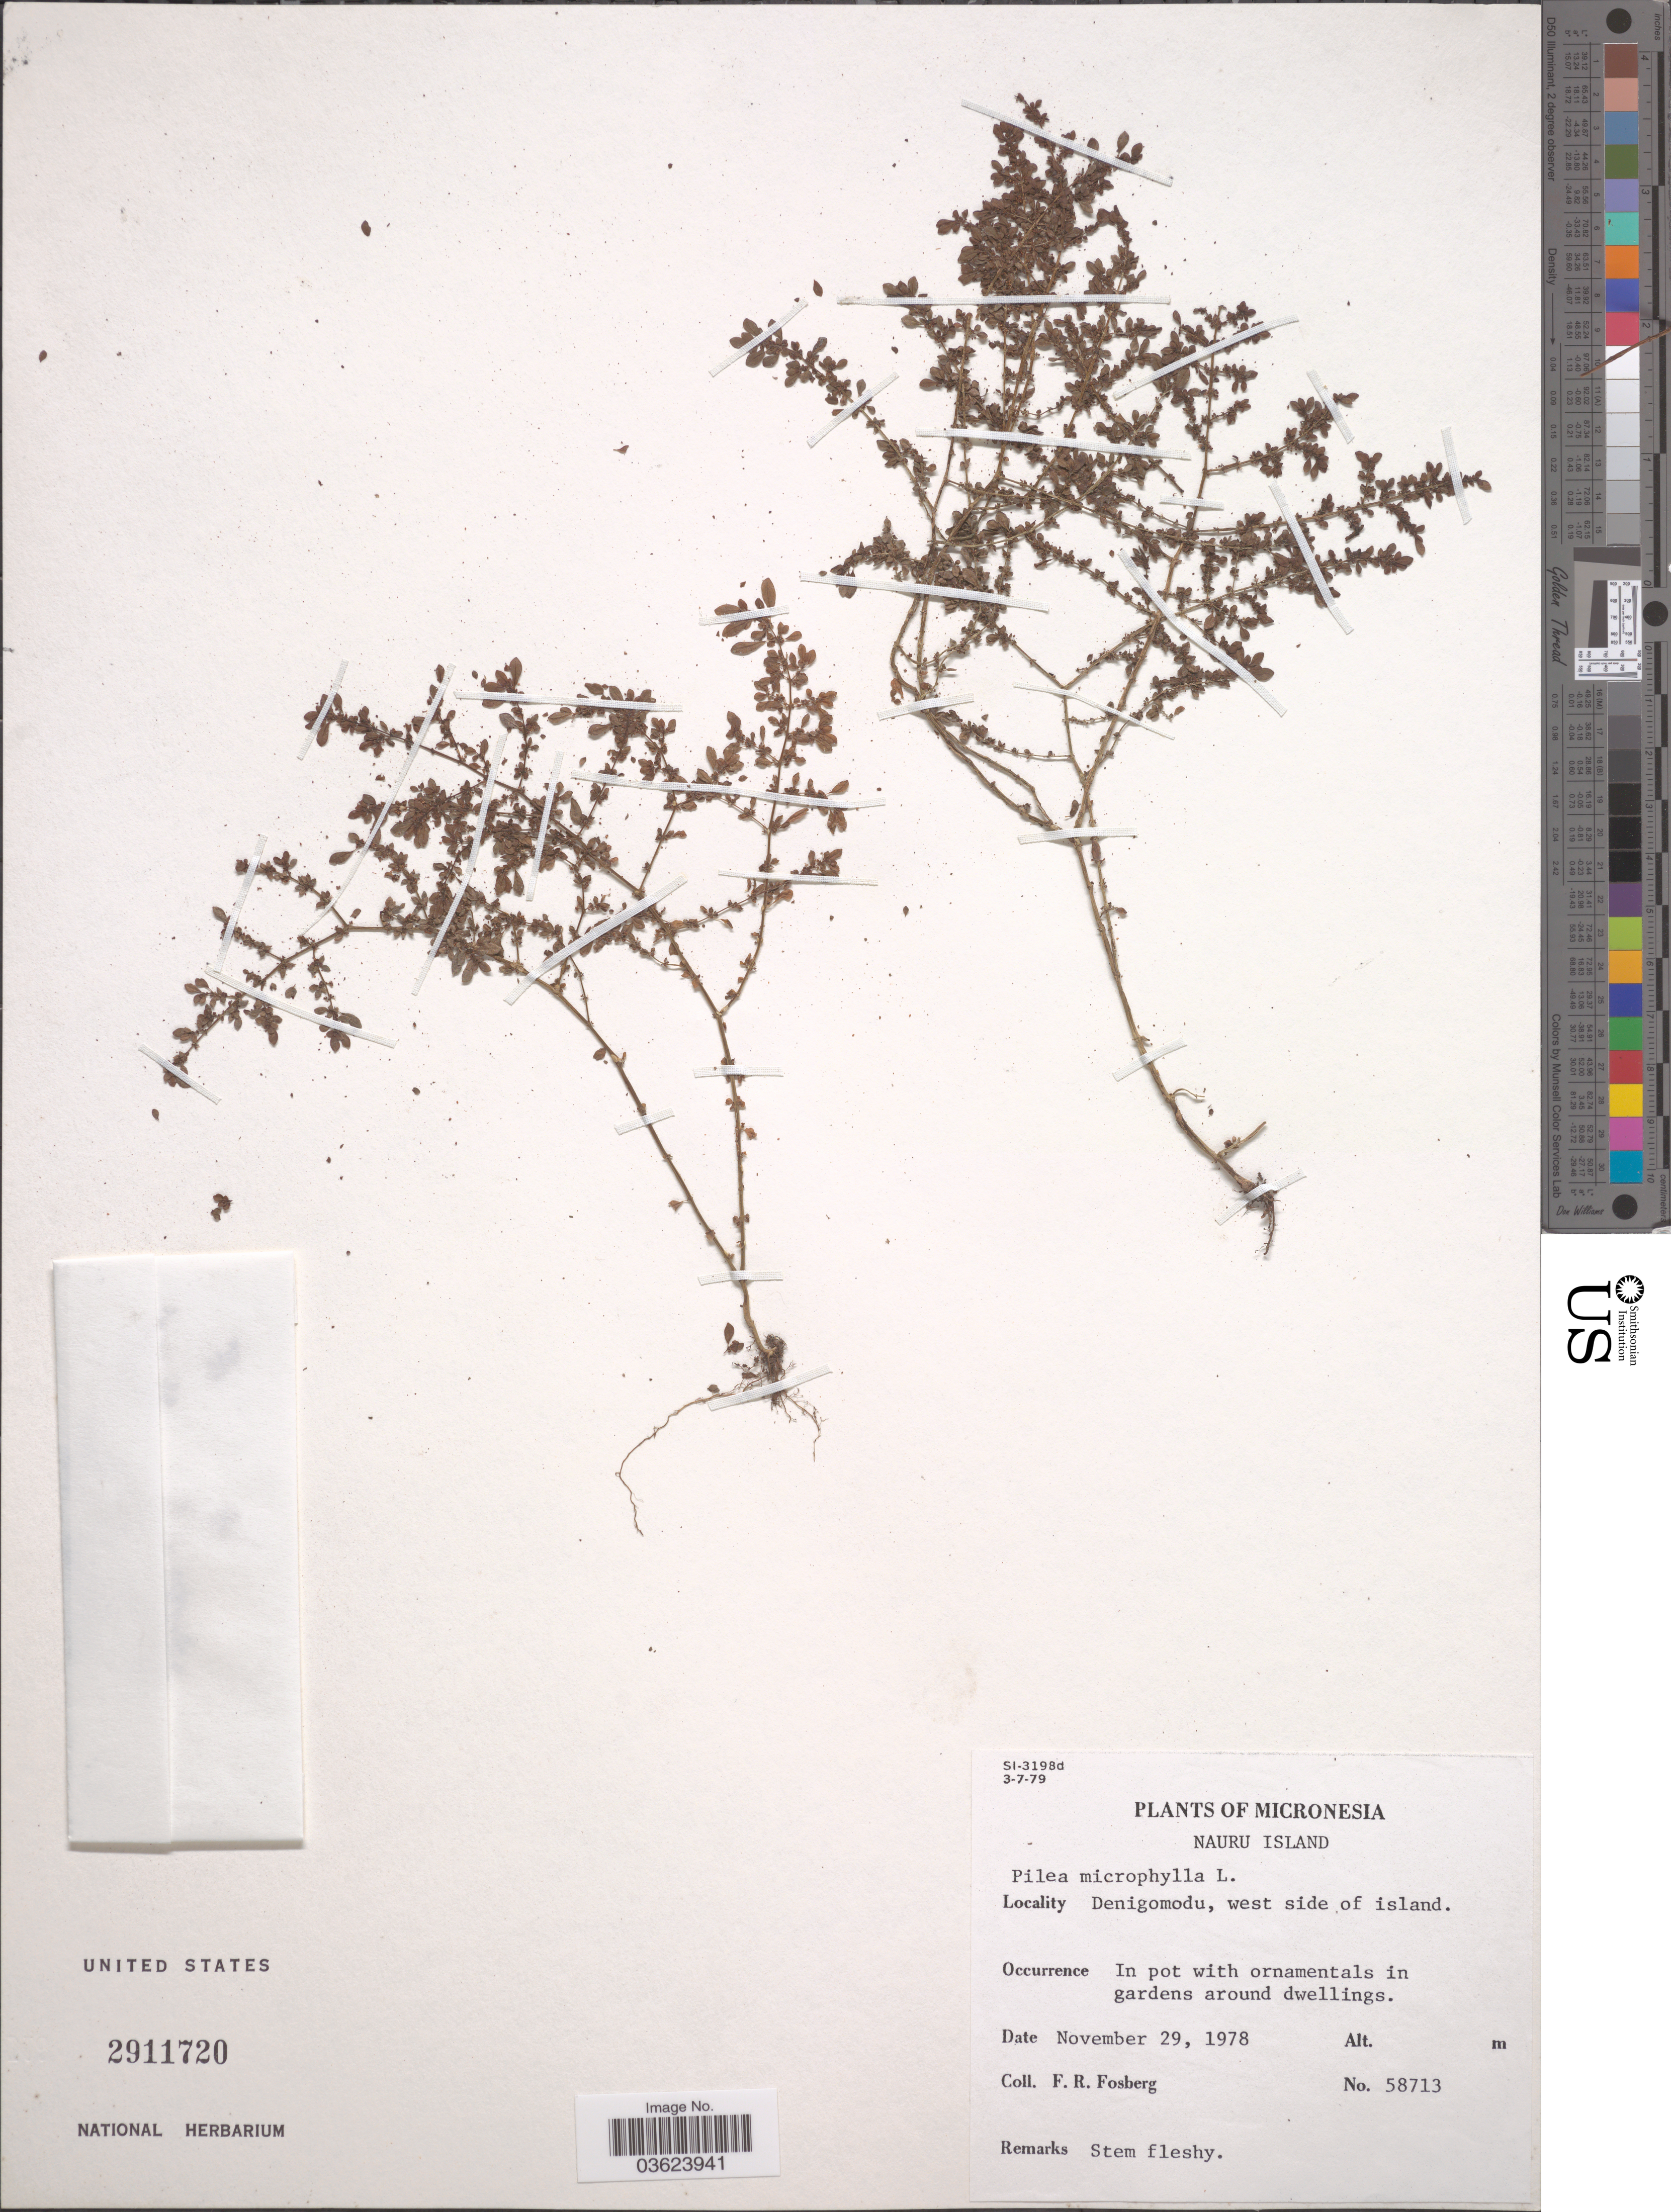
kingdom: Plantae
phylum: Tracheophyta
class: Magnoliopsida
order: Rosales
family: Urticaceae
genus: Pilea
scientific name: Pilea microphylla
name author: (L.) Liebm.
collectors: F. R. Fosberg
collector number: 58713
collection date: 1978-11-29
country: Micronesia, Federated States of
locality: Nauru Island. Denigomodu, west side of island. In pot with ornamentals in gardens around dwellings. [unsure placement]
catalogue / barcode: US 2911720